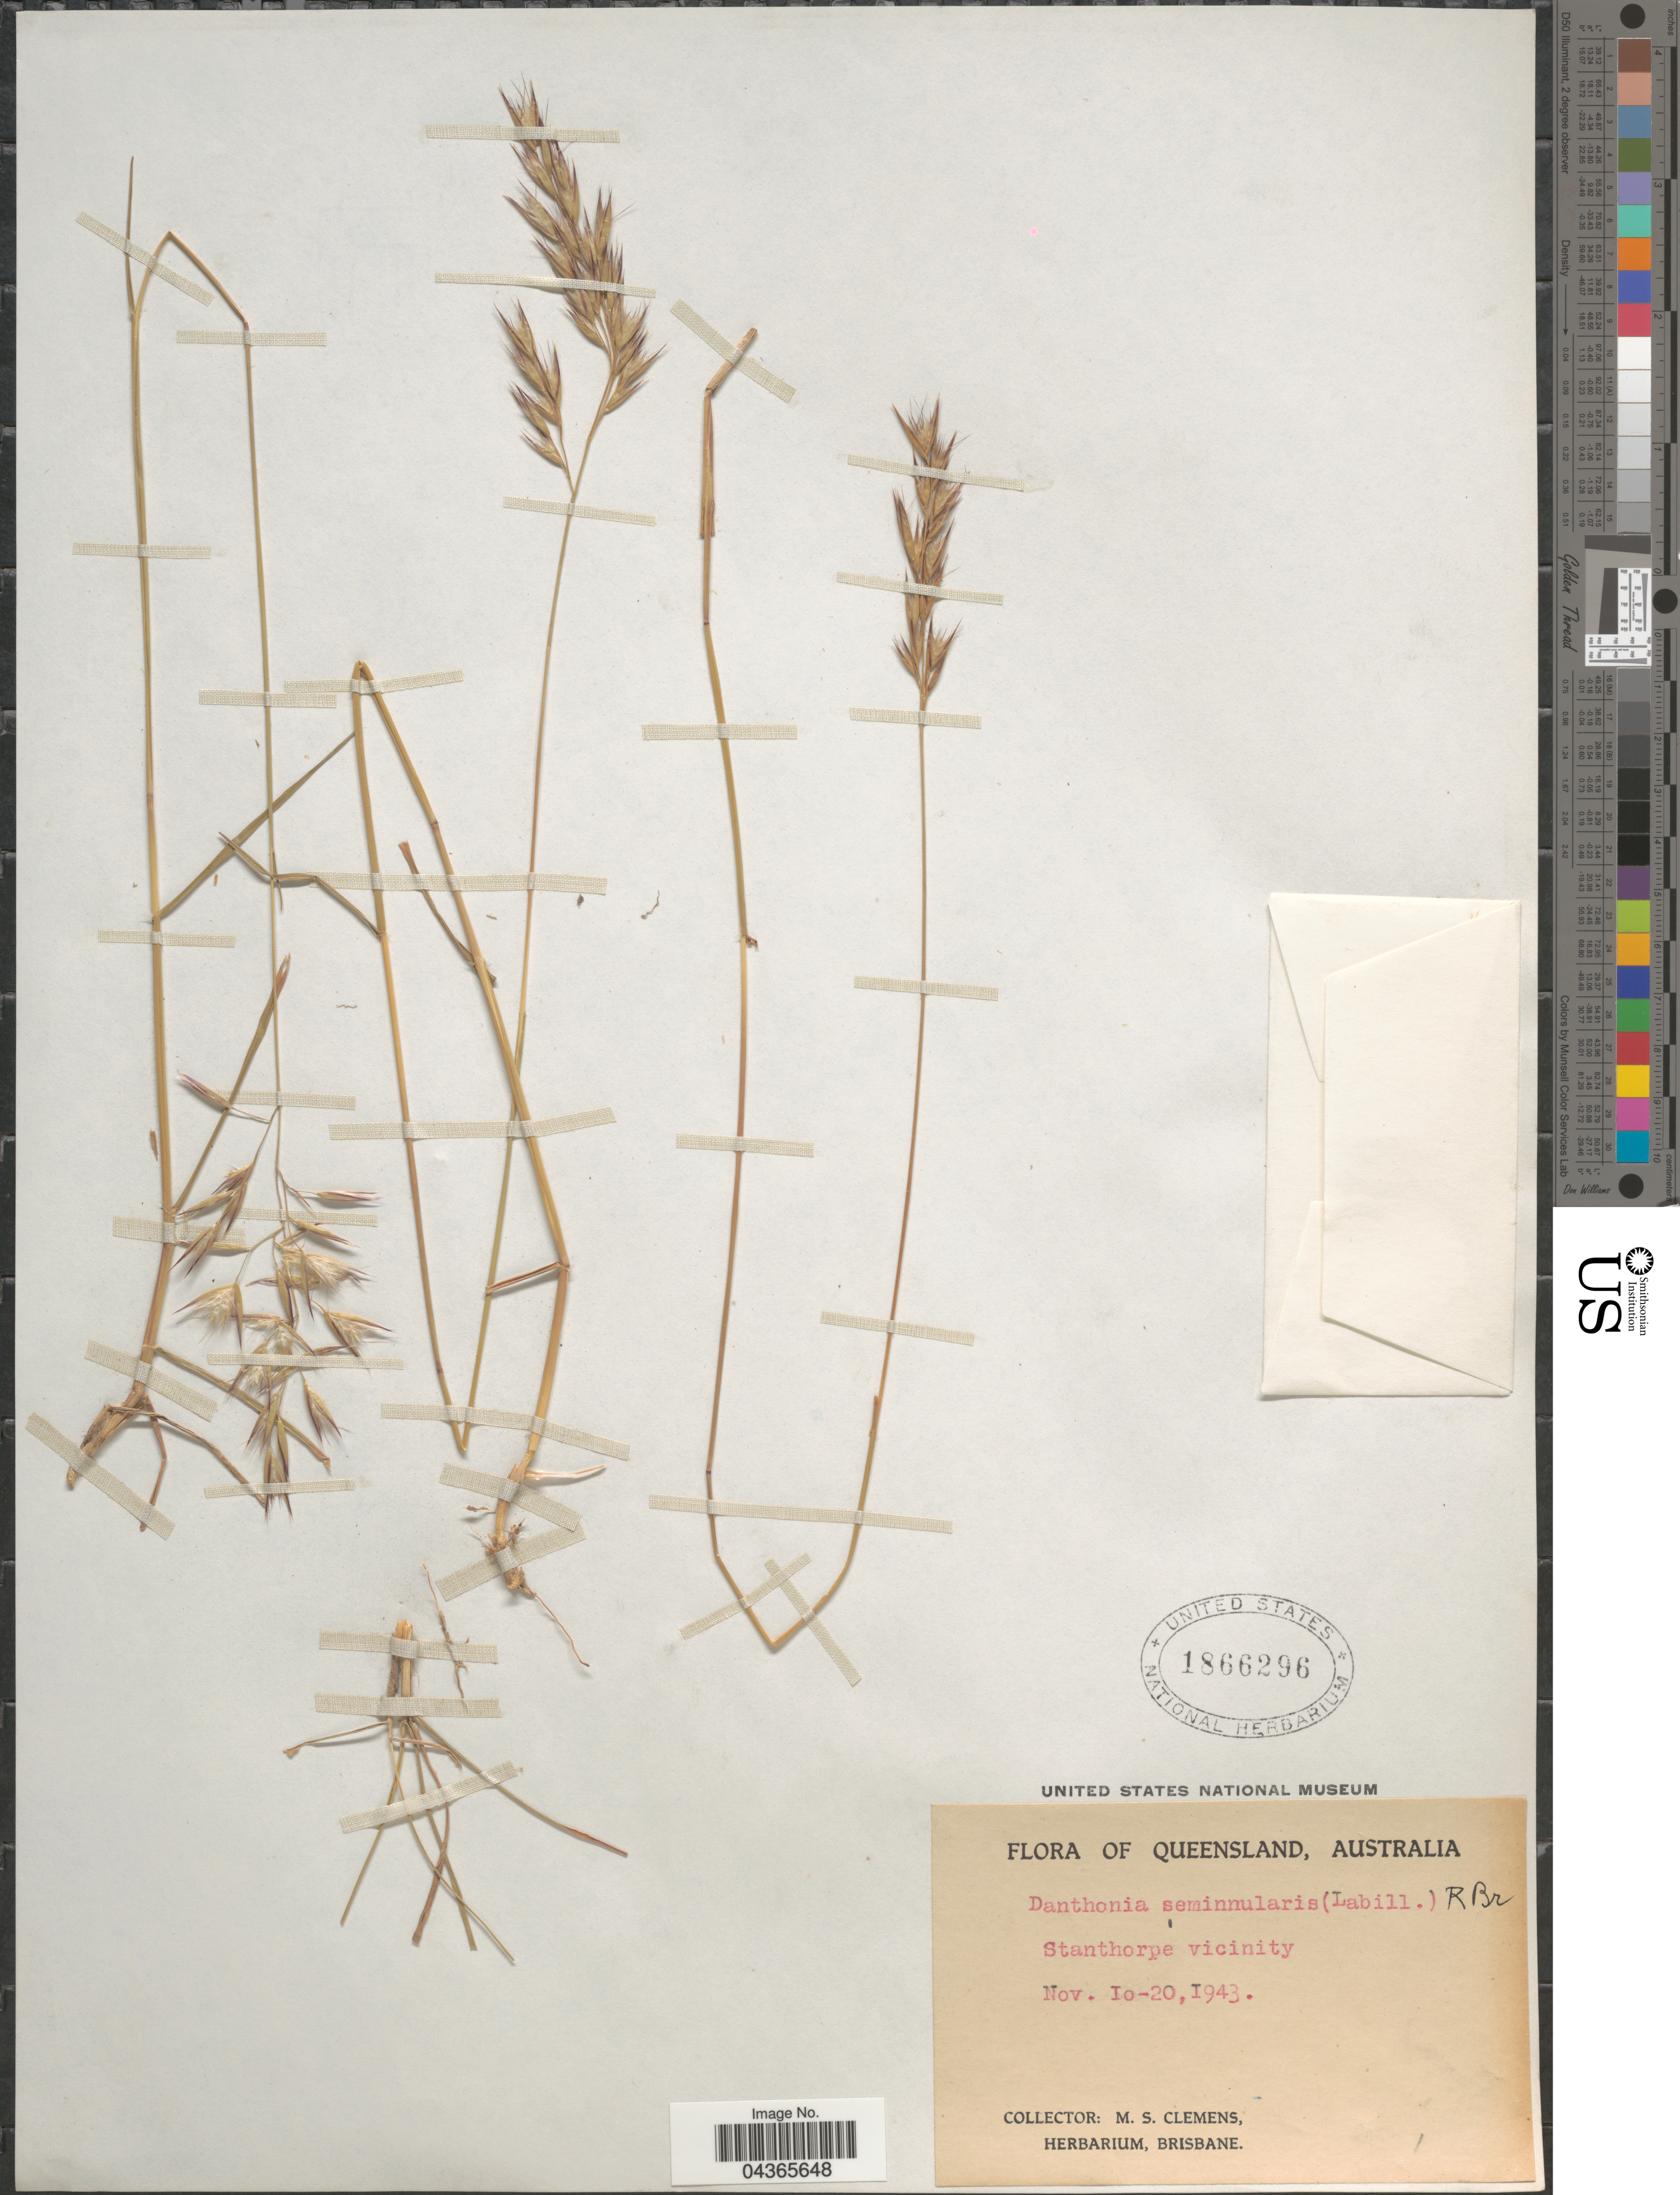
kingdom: Plantae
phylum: Tracheophyta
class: Liliopsida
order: Poales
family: Poaceae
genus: Rytidosperma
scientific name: Rytidosperma semiannulare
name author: (Labill.) Connor & Edgar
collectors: M. S. Clemens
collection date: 1943-11-10/1943-11-20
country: Australia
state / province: Queensland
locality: Stanthorpe vicinity.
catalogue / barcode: US 1866296